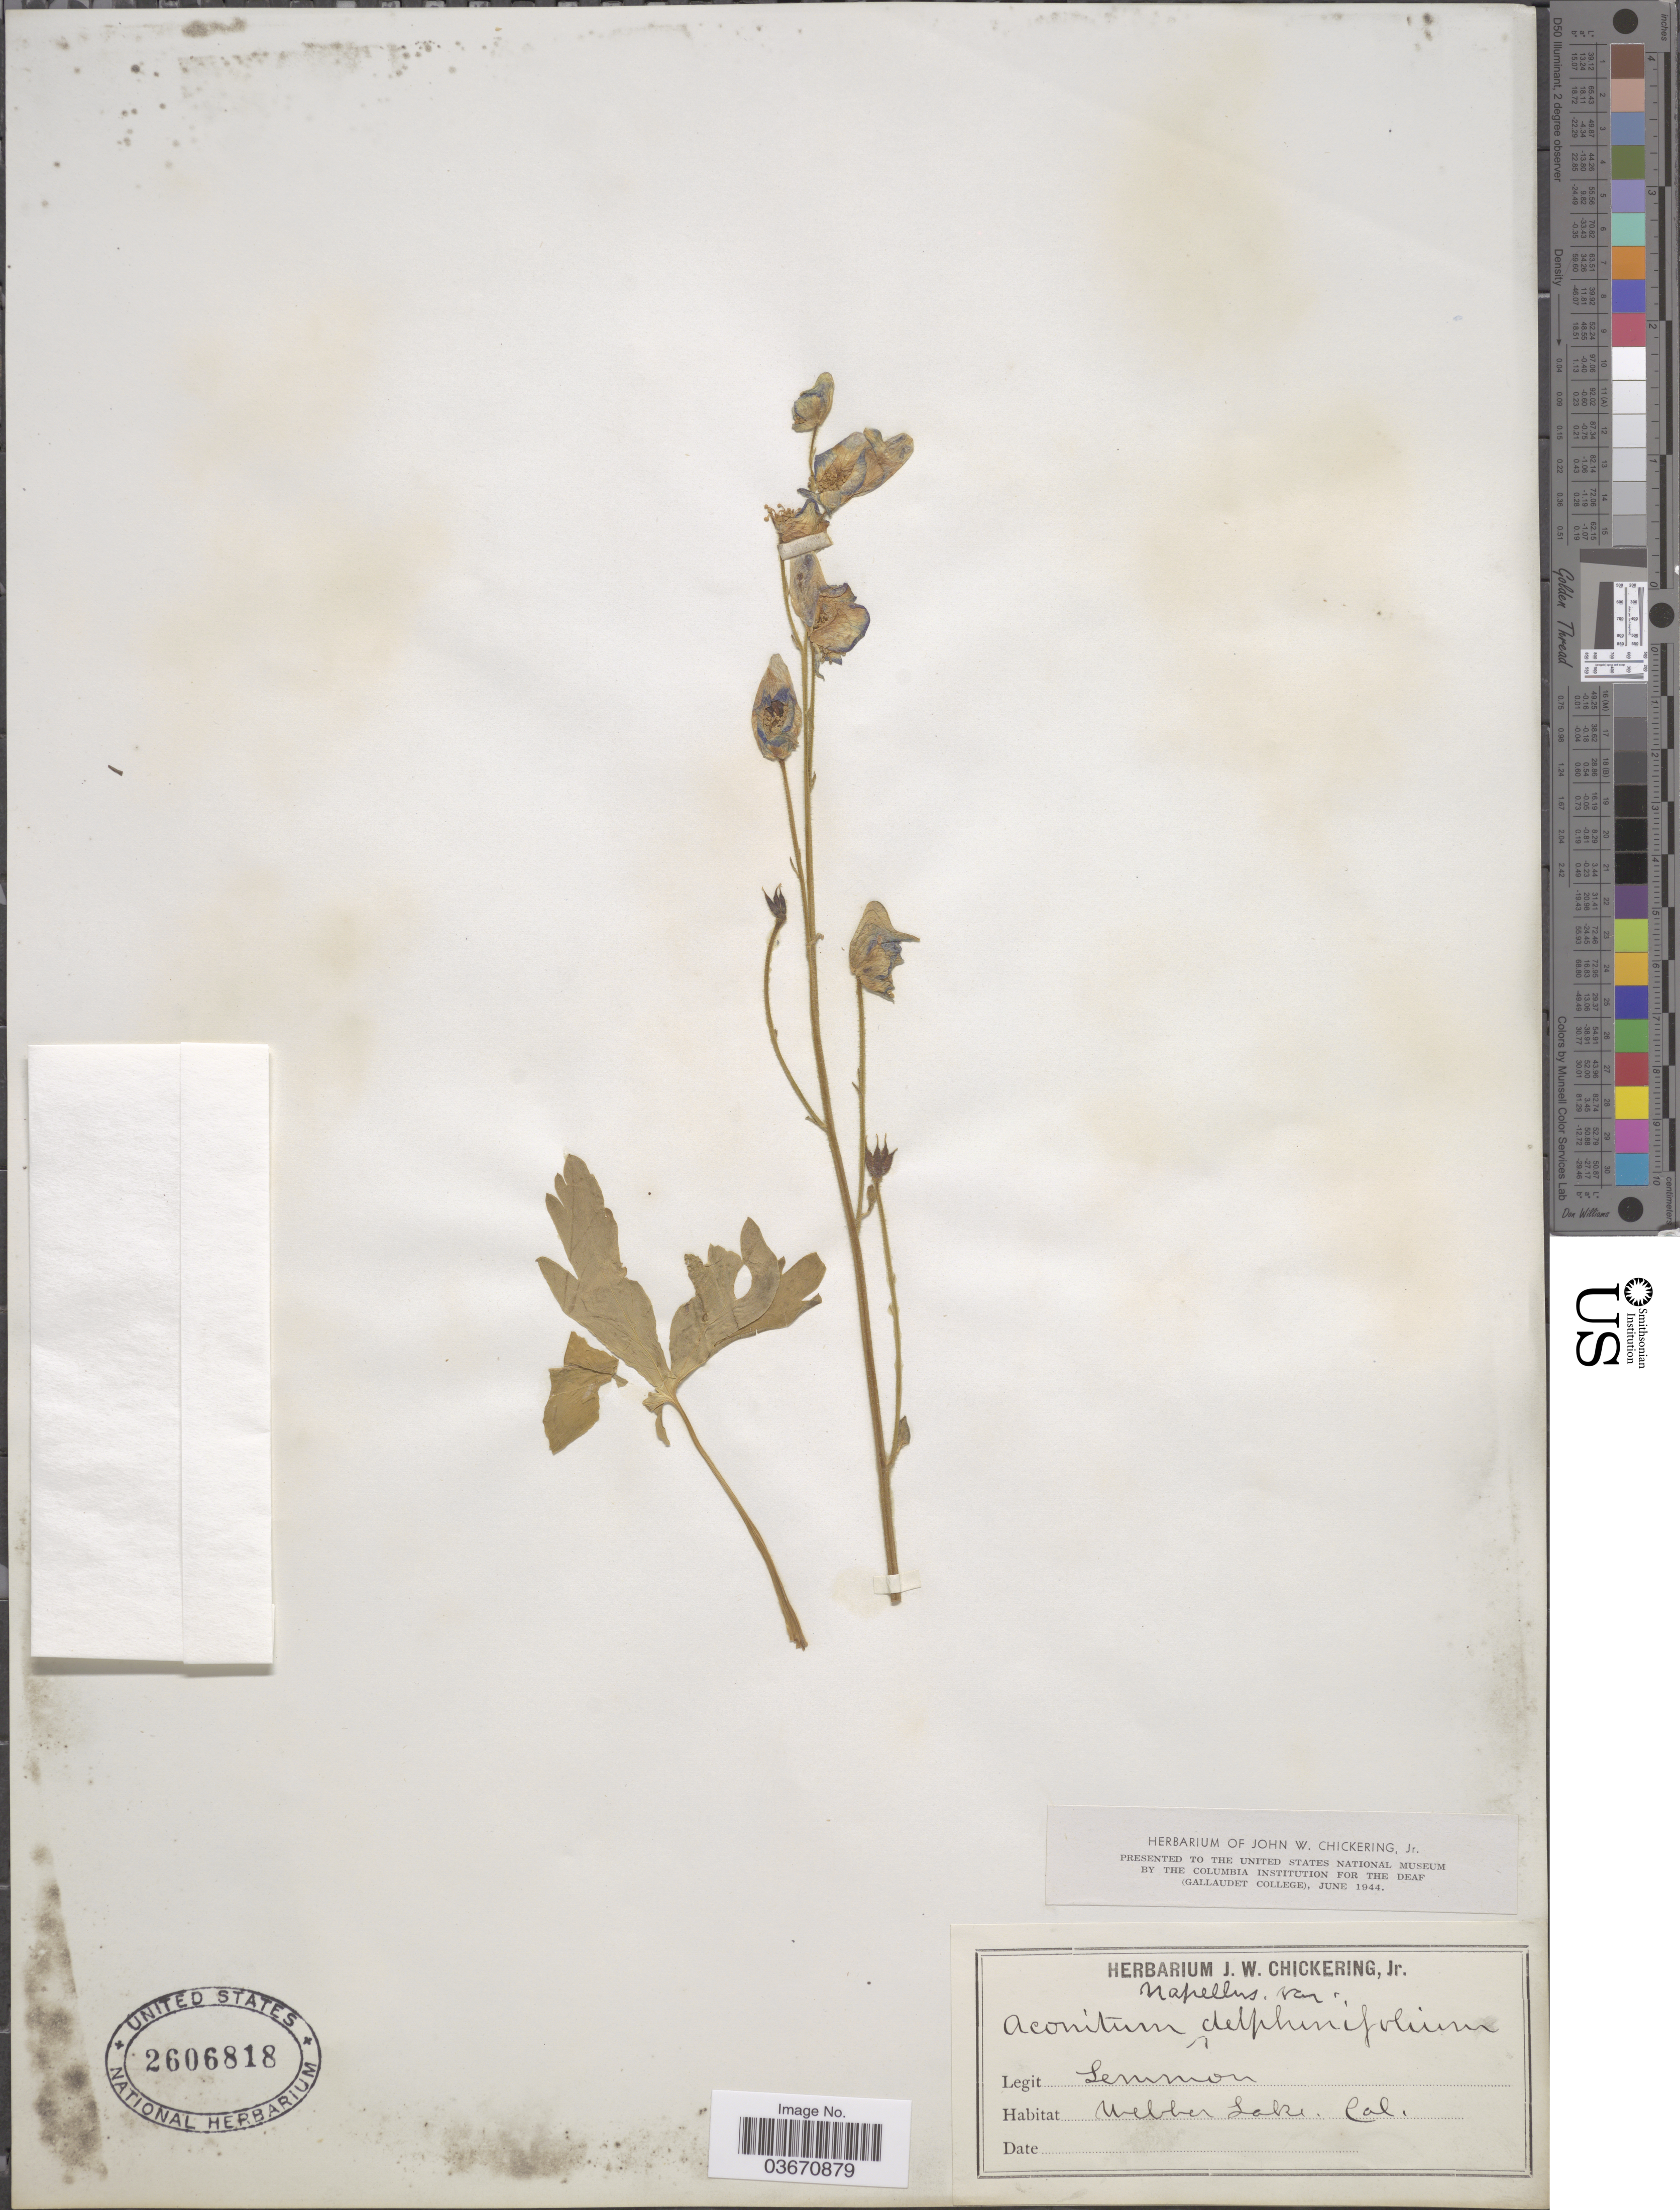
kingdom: Plantae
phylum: Tracheophyta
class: Magnoliopsida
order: Ranunculales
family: Ranunculaceae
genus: Aconitum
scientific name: Aconitum napellus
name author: L.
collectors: -- Lemmon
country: United States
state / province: California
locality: Webber Lake.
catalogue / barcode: US 2606818